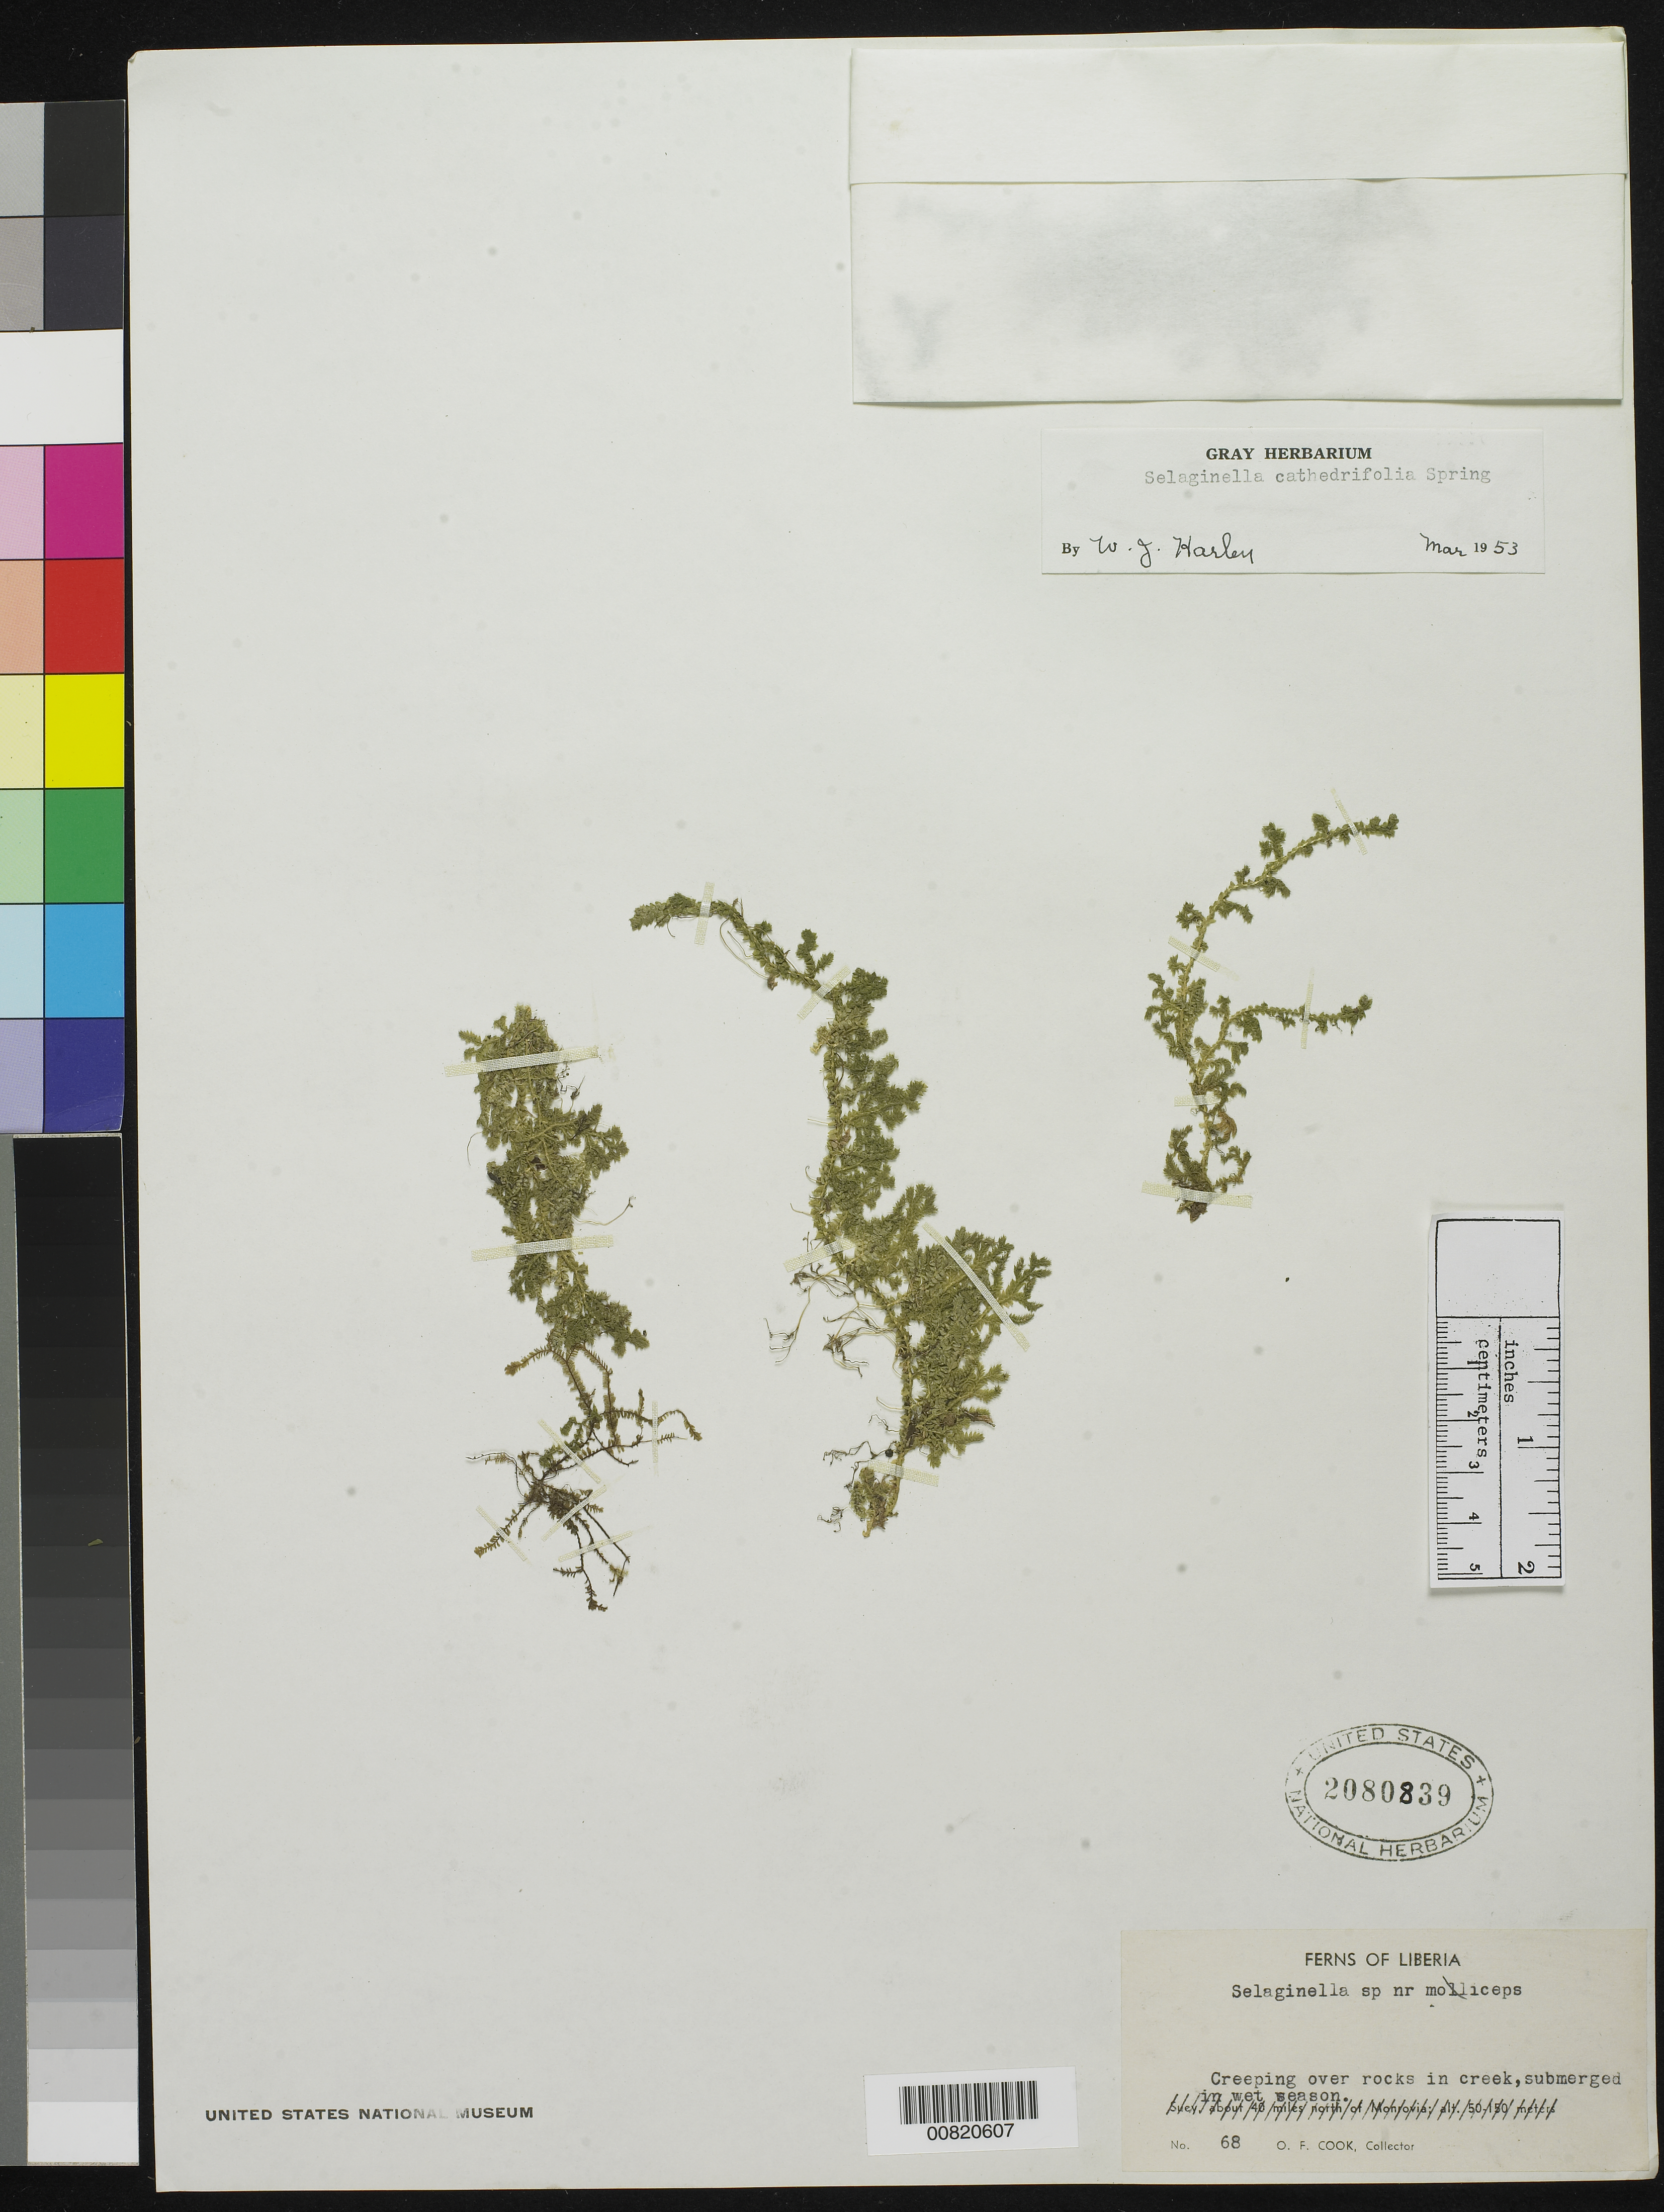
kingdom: Plantae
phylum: Tracheophyta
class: Lycopodiopsida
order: Selaginellales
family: Selaginellaceae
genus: Selaginella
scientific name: Selaginella cathedrifolia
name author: Spring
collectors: O. F. Cook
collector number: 68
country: Liberia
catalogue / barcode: US 2080839